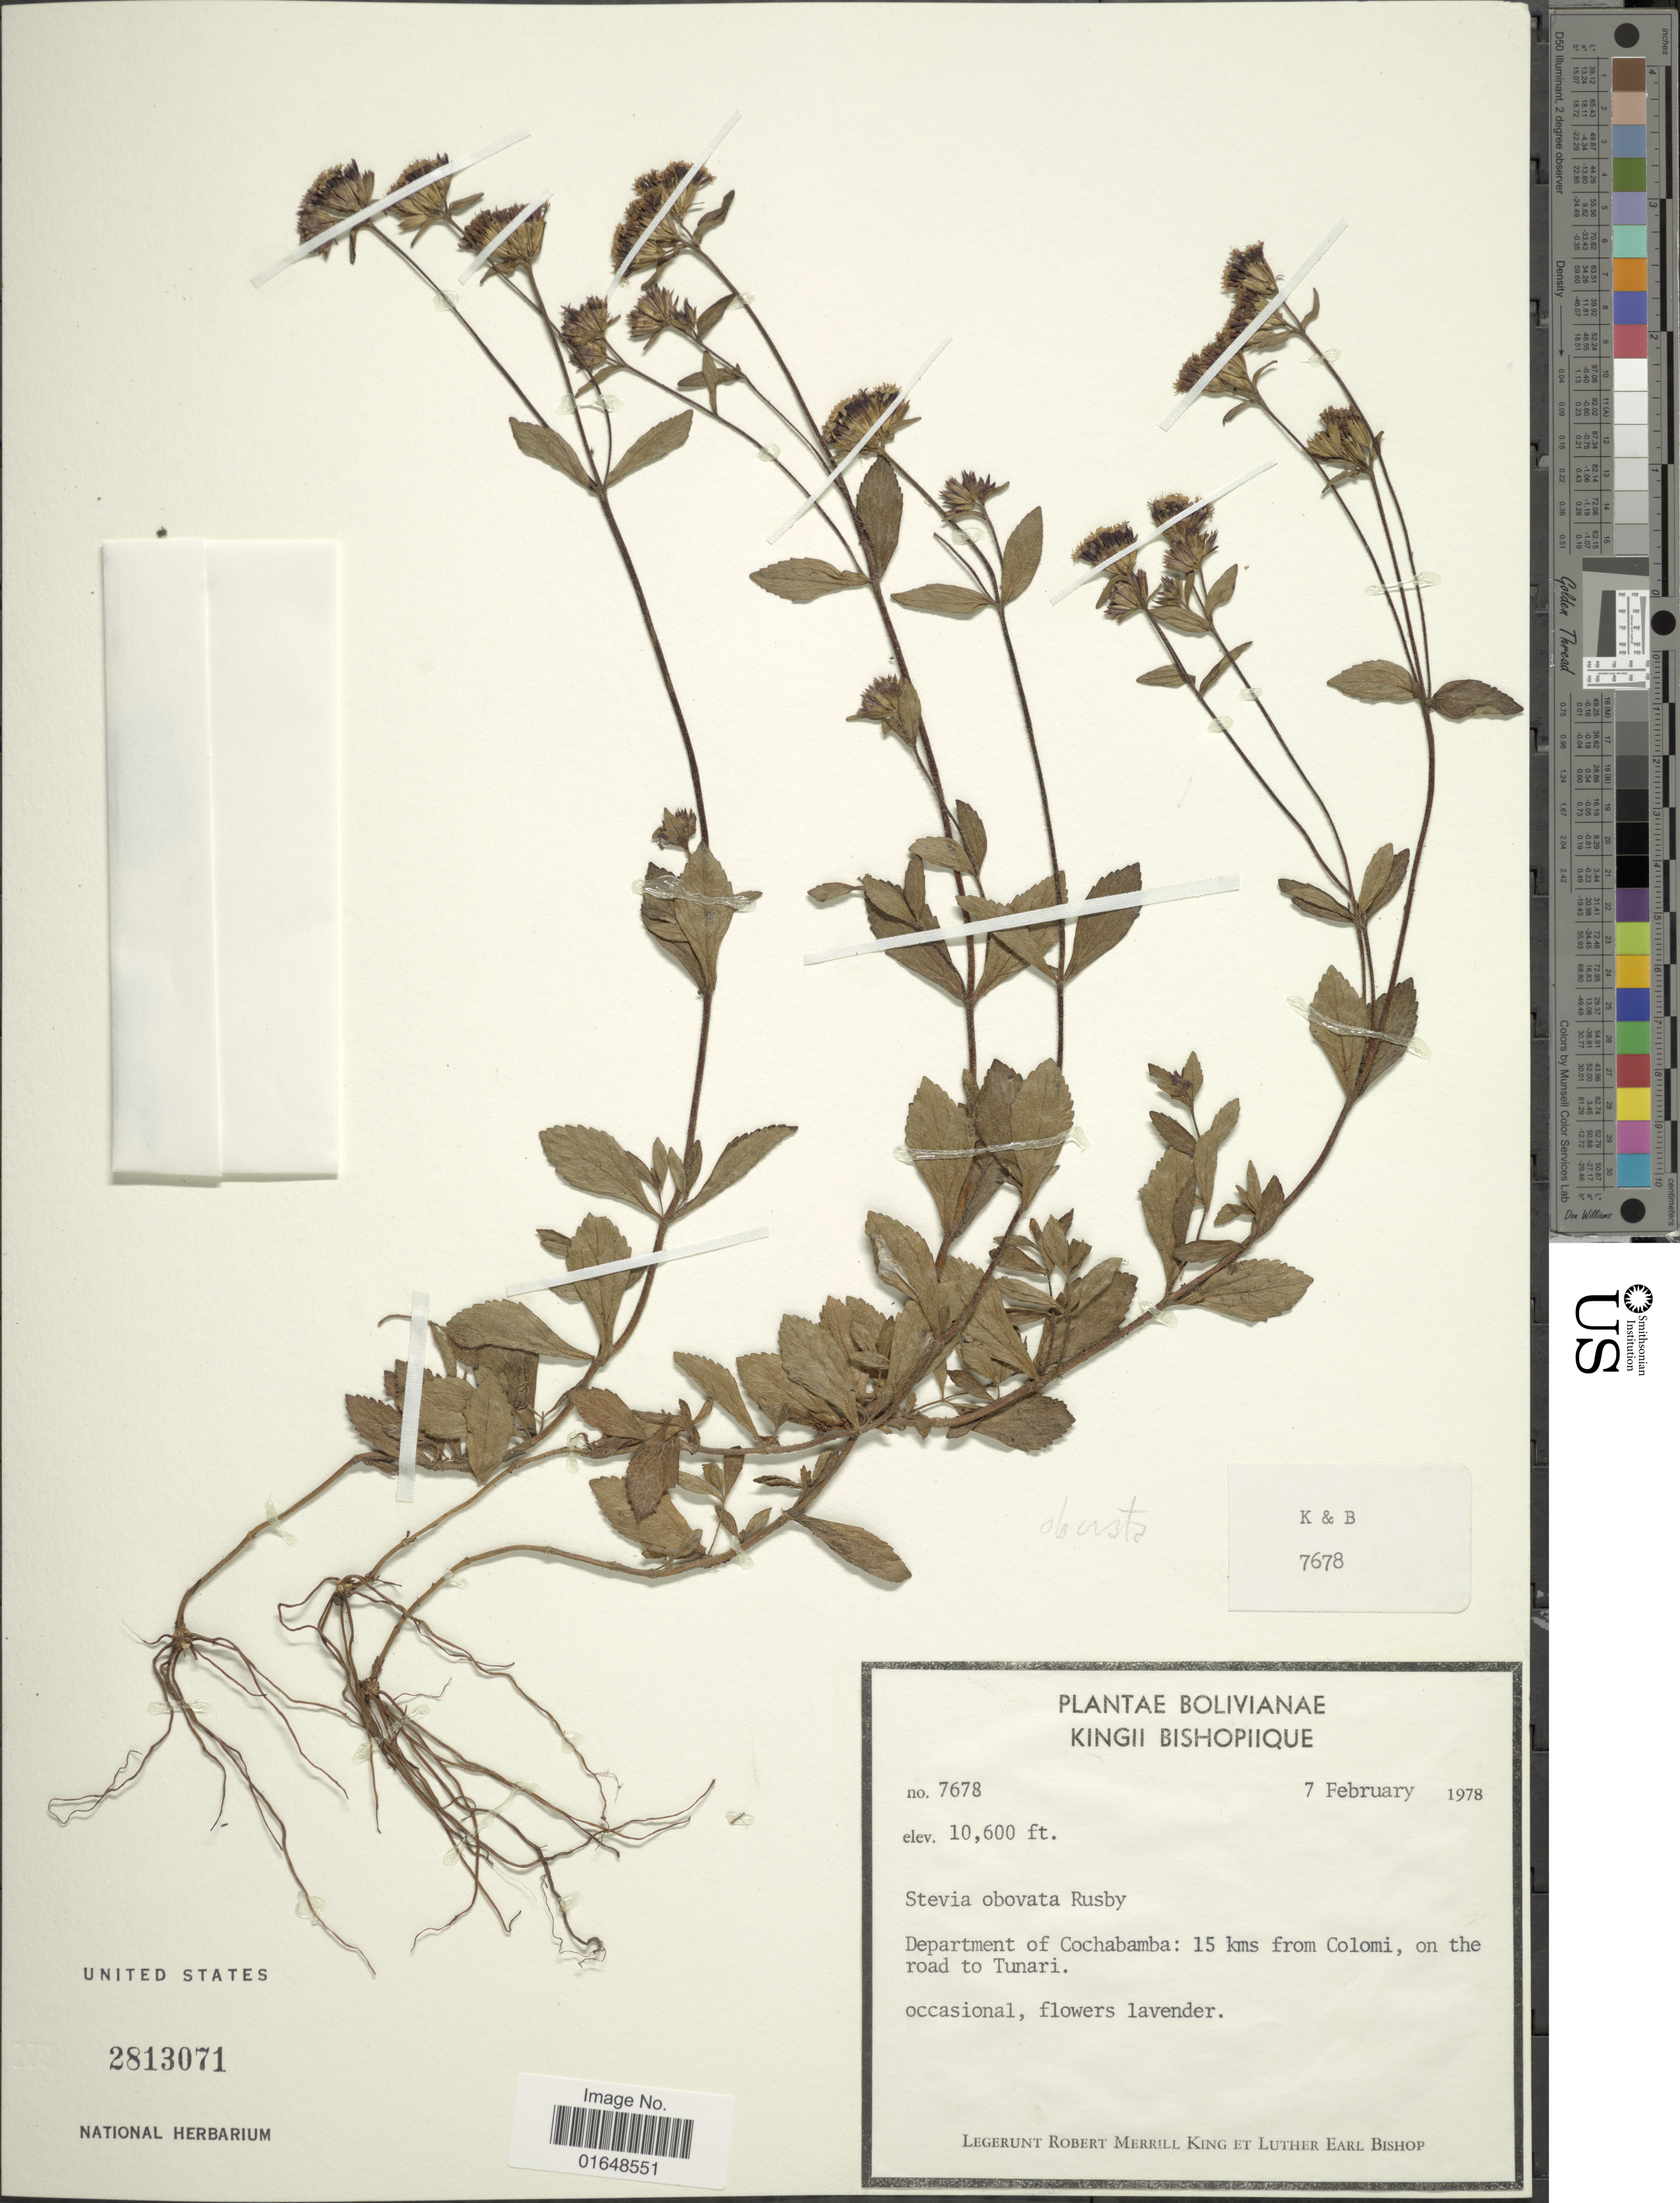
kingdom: Plantae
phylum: Tracheophyta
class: Magnoliopsida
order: Asterales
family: Asteraceae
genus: Stevia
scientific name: Stevia obovata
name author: Rusby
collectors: R. M. King & L. E. Bishop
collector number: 7678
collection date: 1978-02-07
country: Bolivia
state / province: Cochabamba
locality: Department of Cochabamba: 15 kms from Colomi, on the road to Tunari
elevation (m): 3231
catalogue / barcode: US 2813071